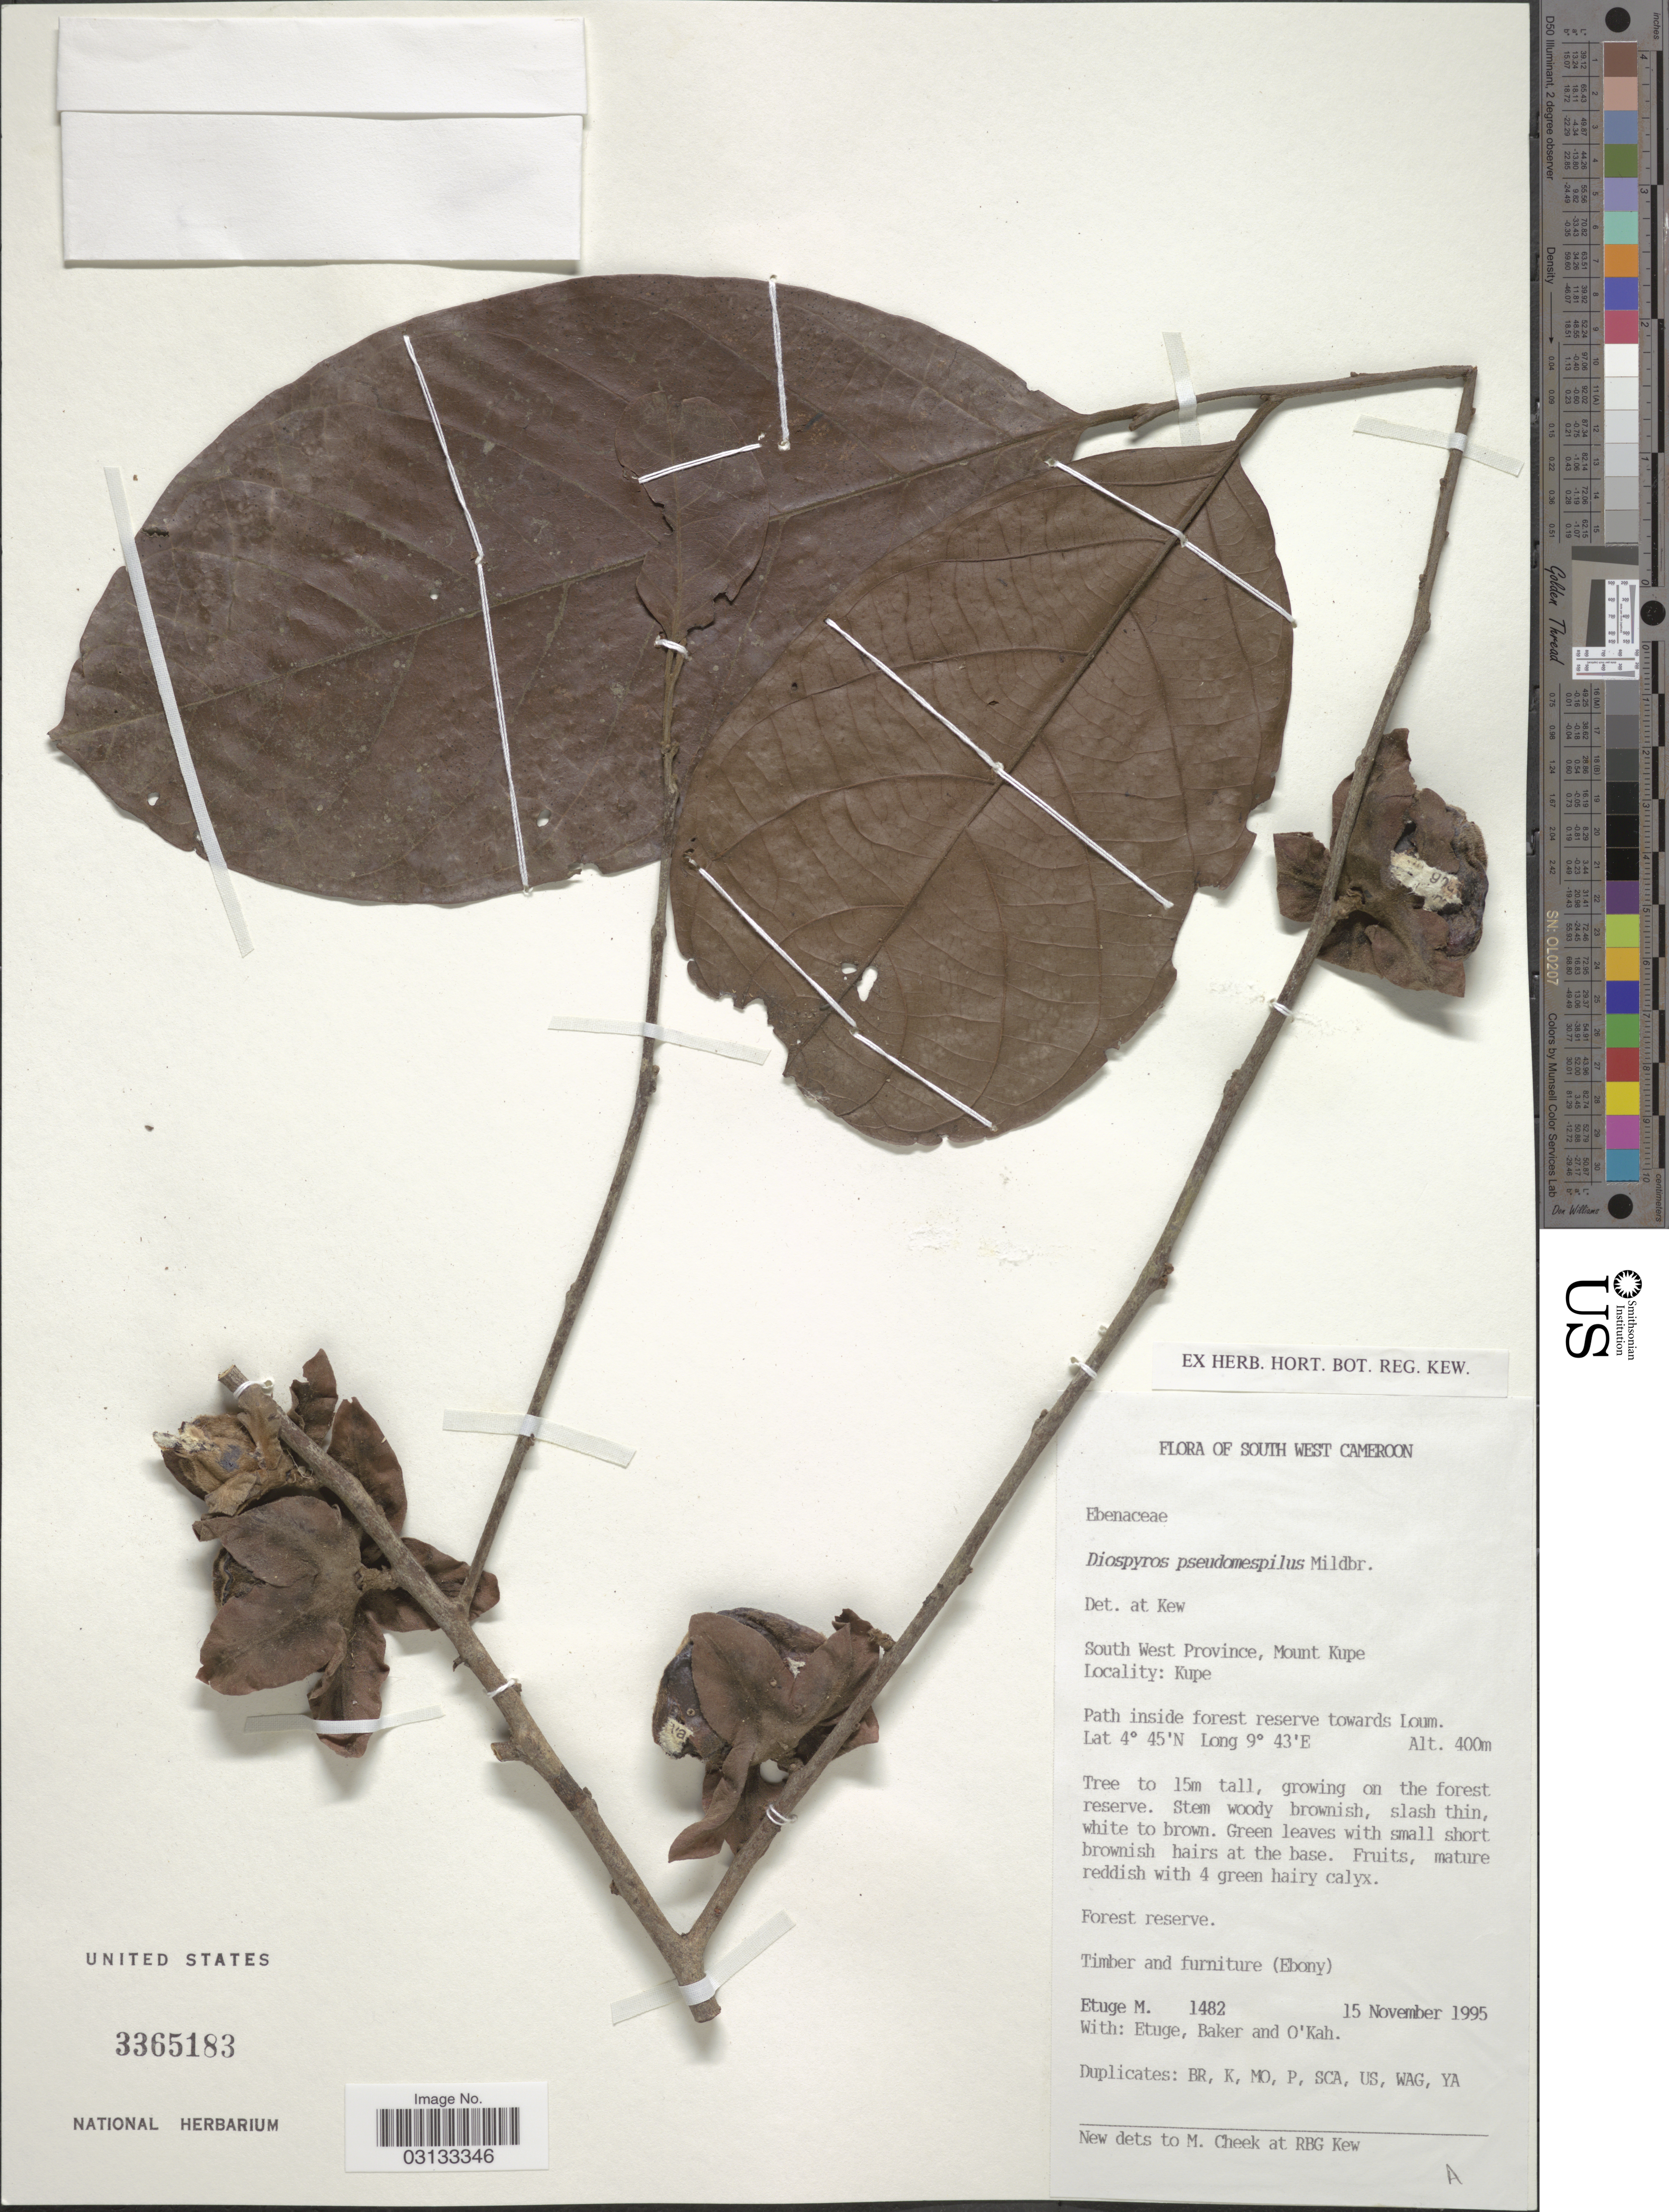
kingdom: Plantae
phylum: Tracheophyta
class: Magnoliopsida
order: Ericales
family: Ebenaceae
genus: Diospyros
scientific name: Diospyros pseudomespilus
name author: Mildbr.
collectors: M. Etuge, Etuge, -- Baker & -. Okah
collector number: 1482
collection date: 1995-11-15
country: Cameroon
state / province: Sud-Ouest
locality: South West Cameroon, South West Province, Mount Kupe. Kupe. Path inside forest reserve towards Loum.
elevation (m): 400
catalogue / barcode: US 3365183